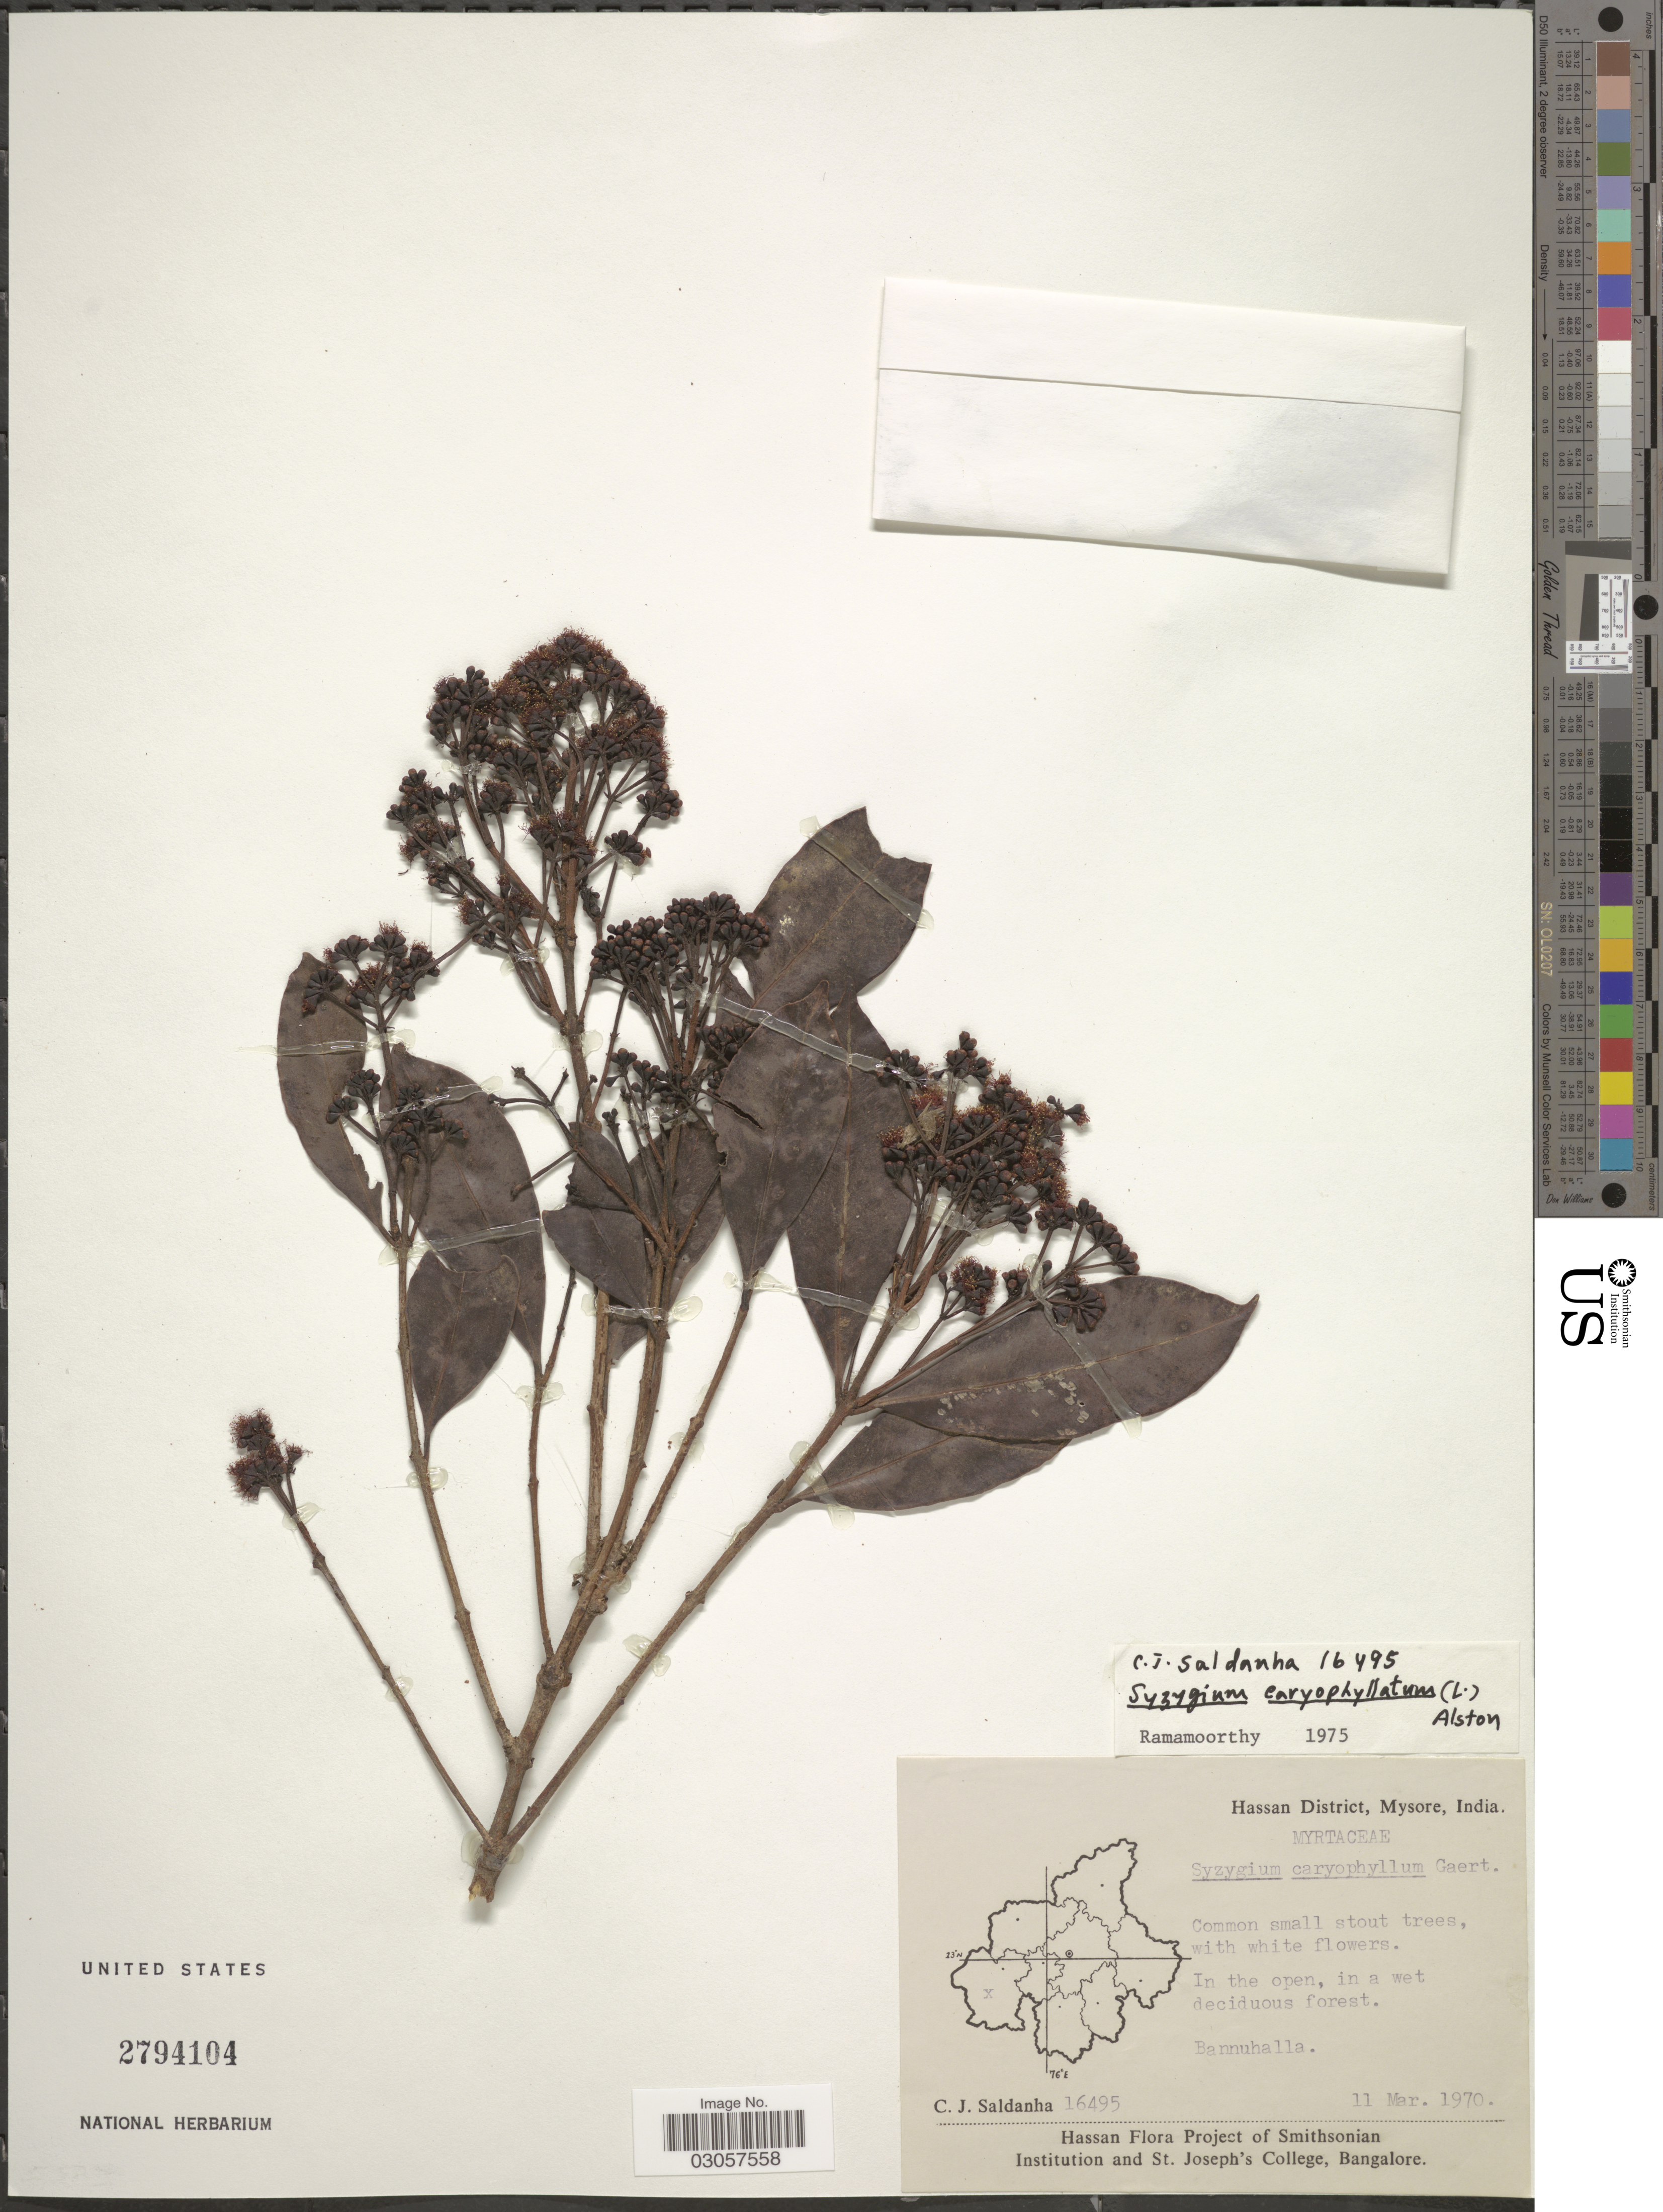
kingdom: Plantae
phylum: Tracheophyta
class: Magnoliopsida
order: Myrtales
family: Myrtaceae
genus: Syzygium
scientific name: Syzygium caryophyllatum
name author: (L.) Alston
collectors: C. J. Saldanha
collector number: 16495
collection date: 1970-03-11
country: India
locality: Hassan District, Mysore, India, Bannuhalla.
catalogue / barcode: US 2794104